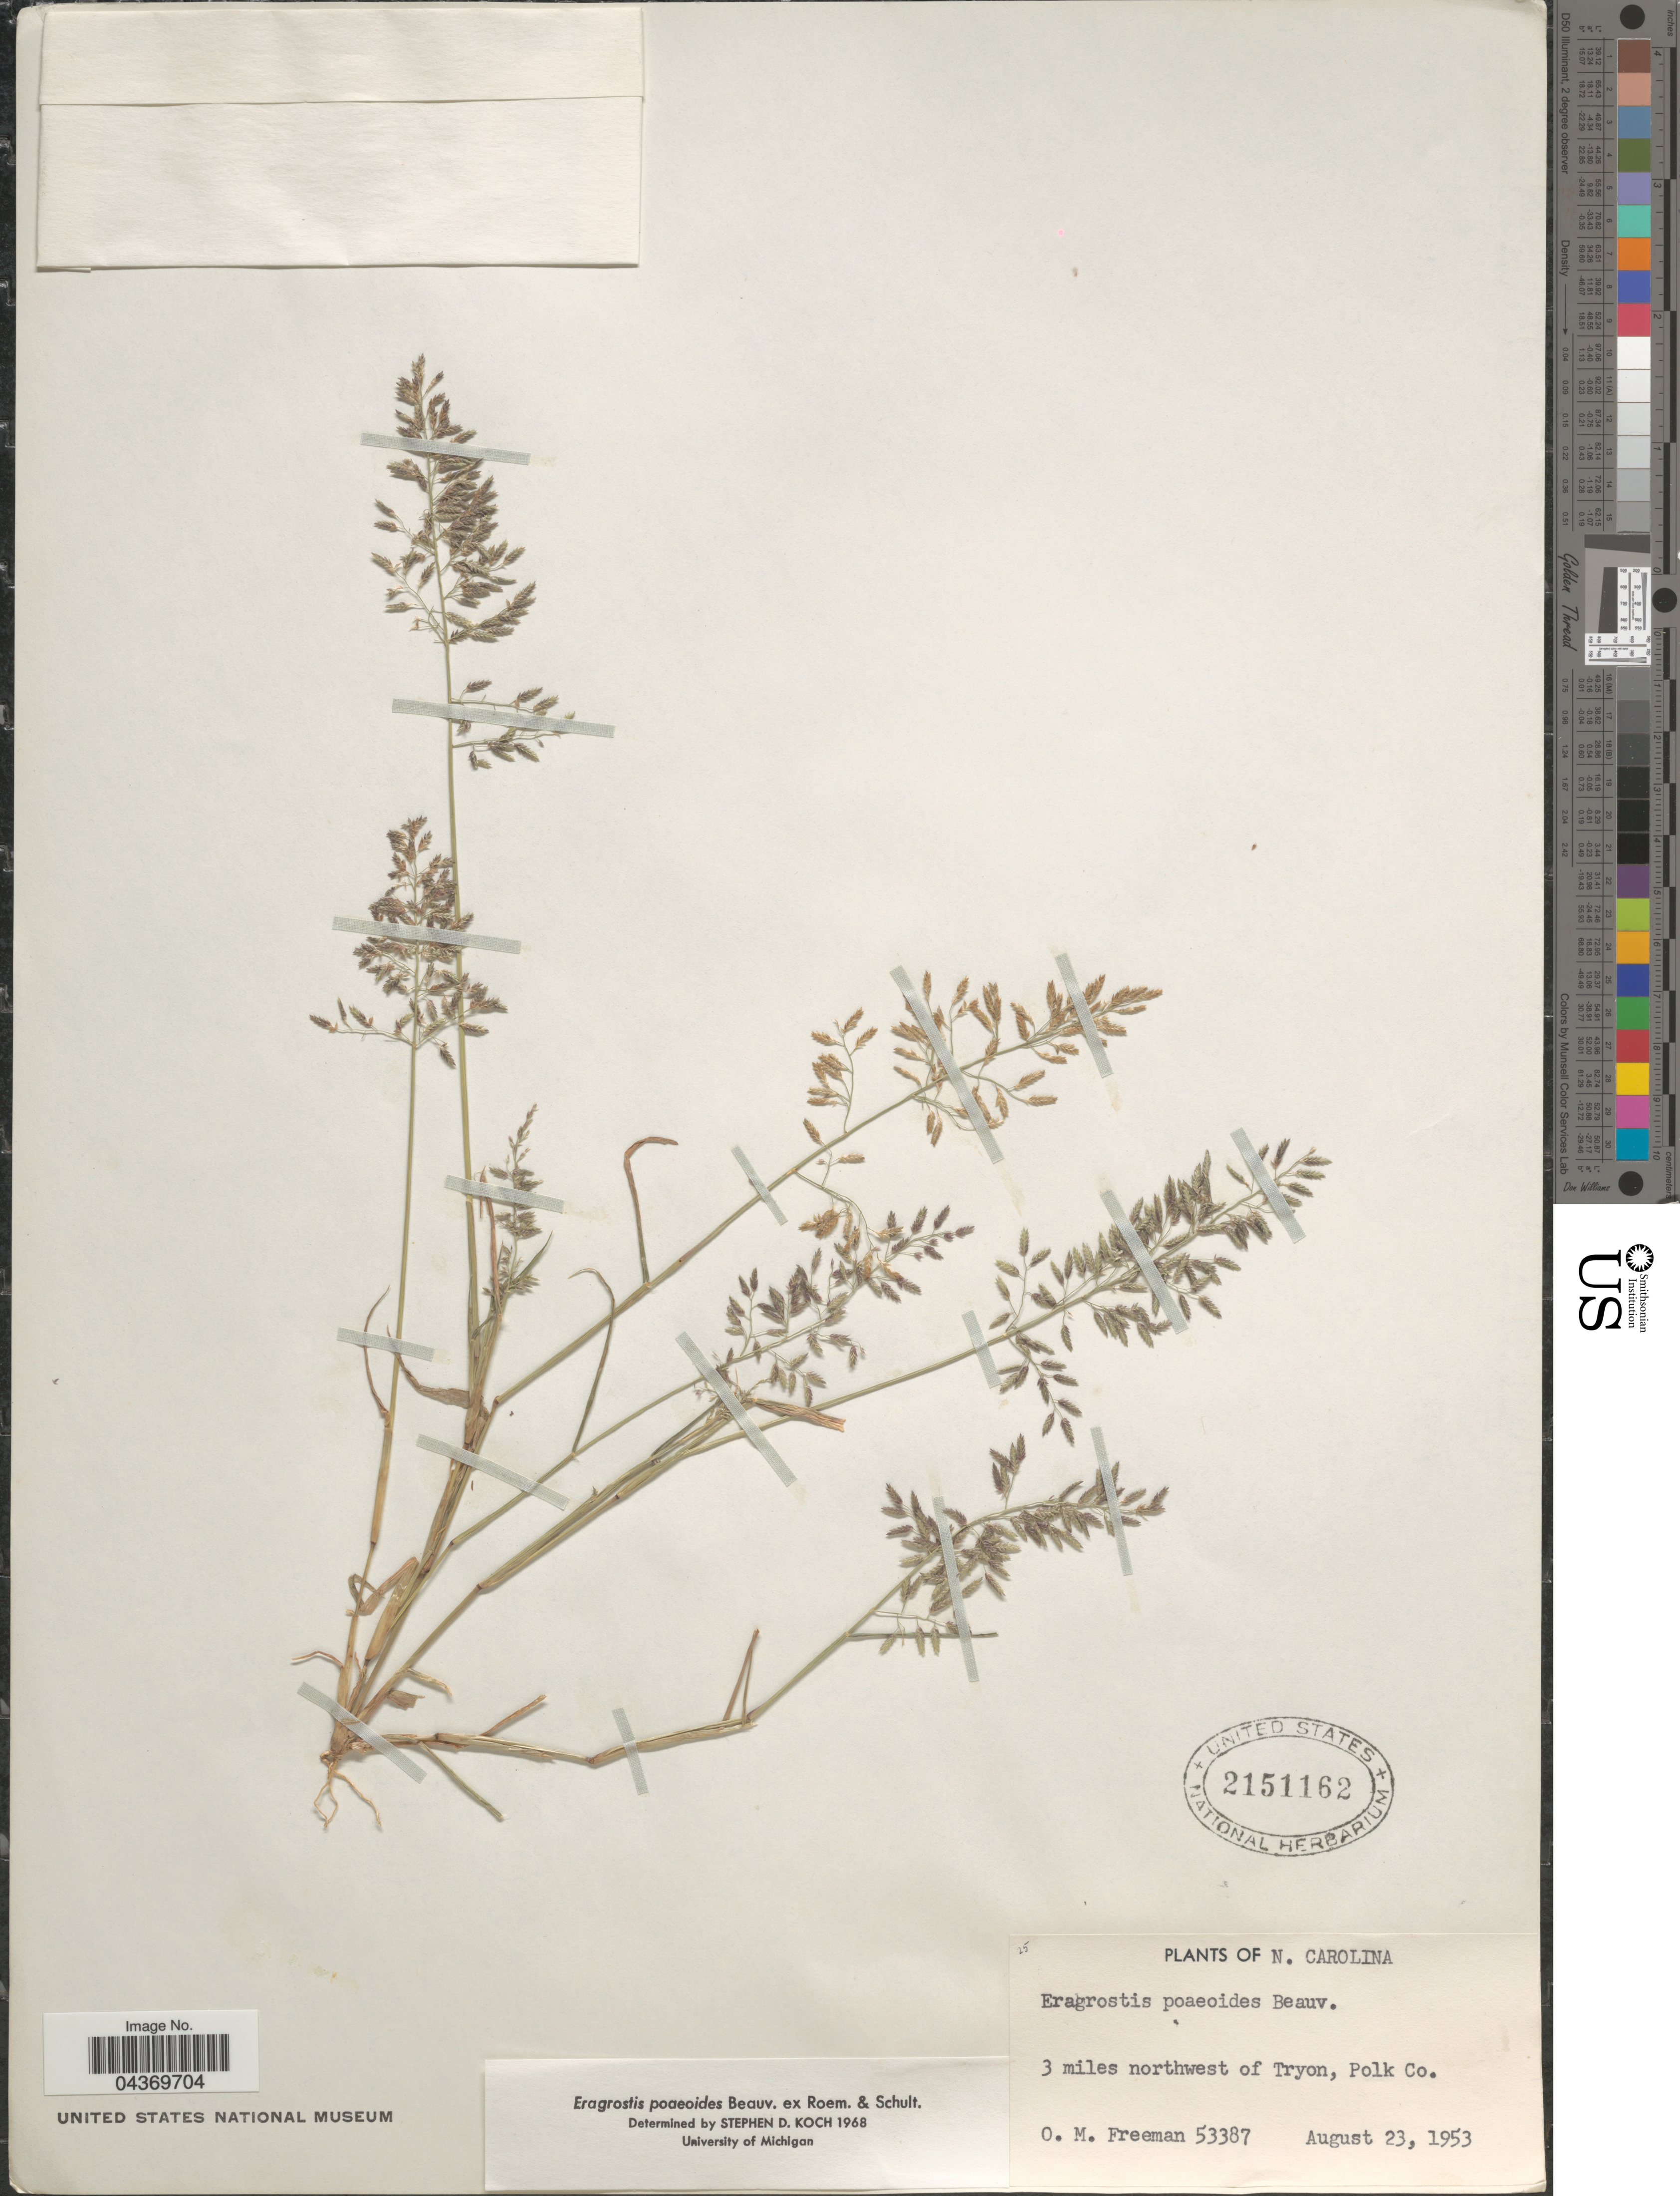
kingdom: Plantae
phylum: Tracheophyta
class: Liliopsida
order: Poales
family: Poaceae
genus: Eragrostis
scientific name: Eragrostis minor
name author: Host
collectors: O. Freeman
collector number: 53387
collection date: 1953-08-23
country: United States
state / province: North Carolina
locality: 3 miles northwest of Tryon, Polk Co.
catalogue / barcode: US 2151162